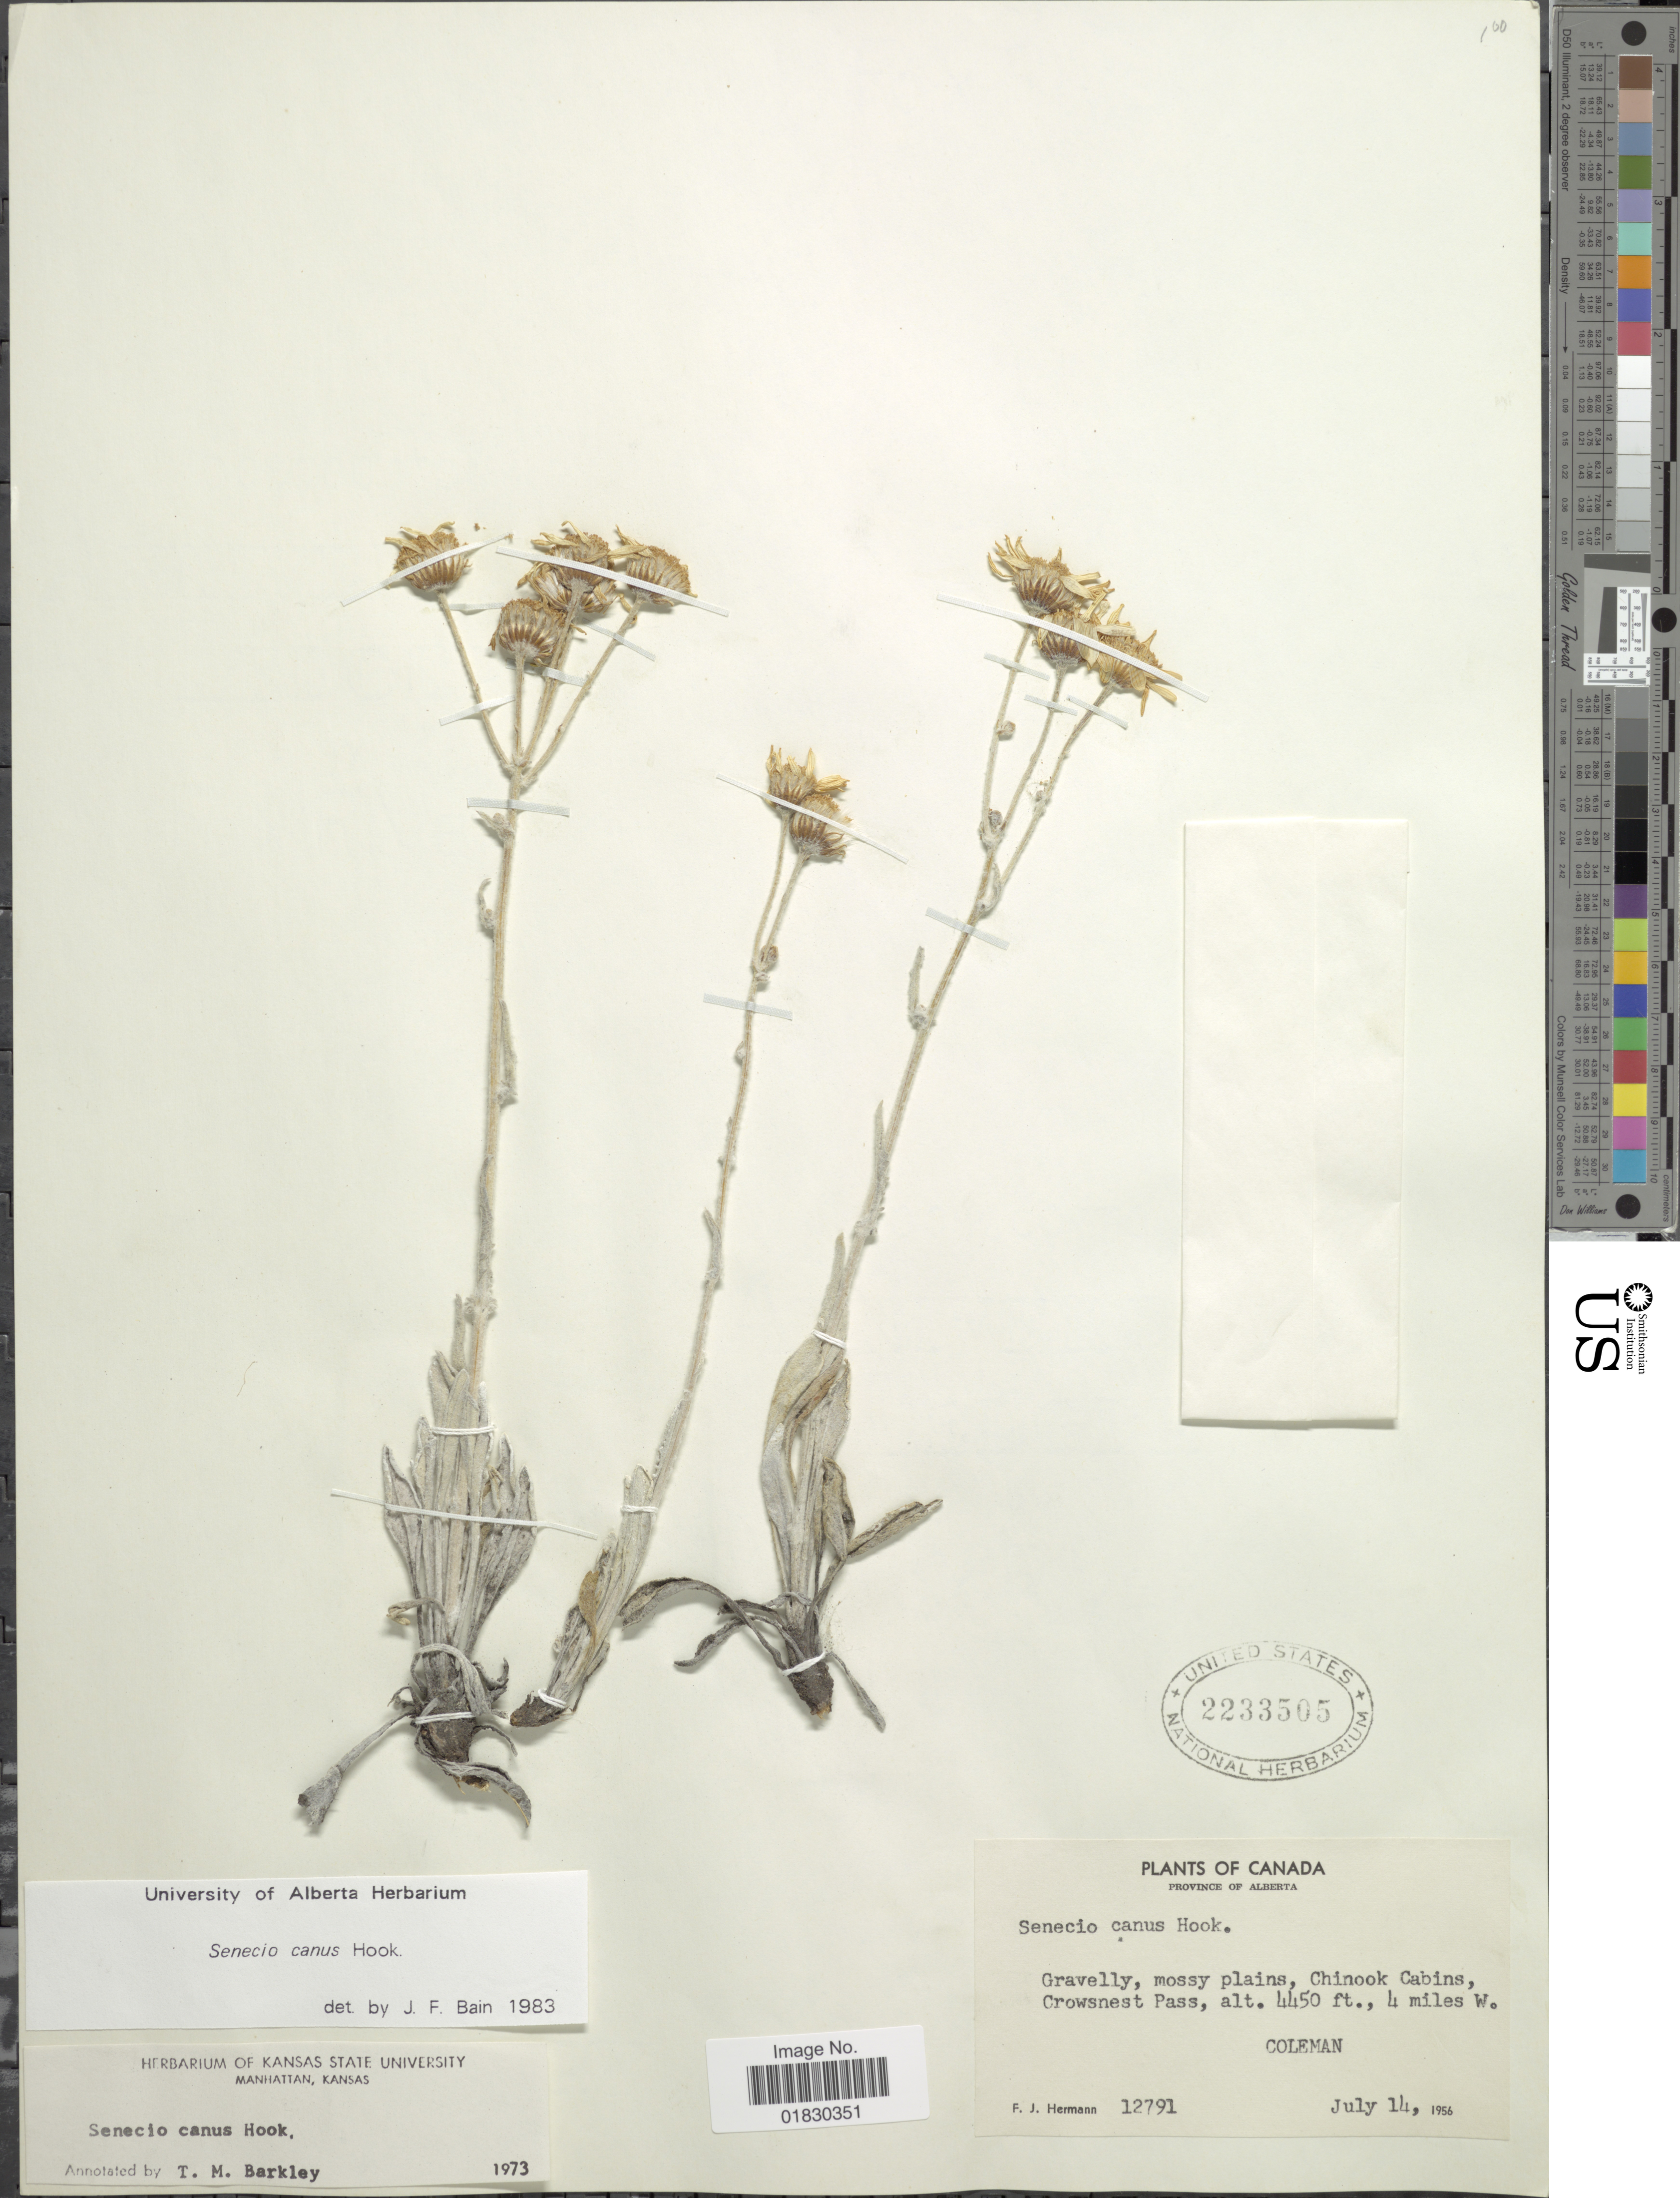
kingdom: Plantae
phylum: Tracheophyta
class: Magnoliopsida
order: Asterales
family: Asteraceae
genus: Packera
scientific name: Packera cana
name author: (Hook.) W.A. Weber & Á. Löve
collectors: F. J. Hermann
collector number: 12791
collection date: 1956-07-14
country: Canada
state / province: Alberta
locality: Province of Alberta, Gravelly, mossy plains, Chinook Cabins, Crowsnest Pass, 4 miles W. Coleman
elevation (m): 1356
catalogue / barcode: US 2233505